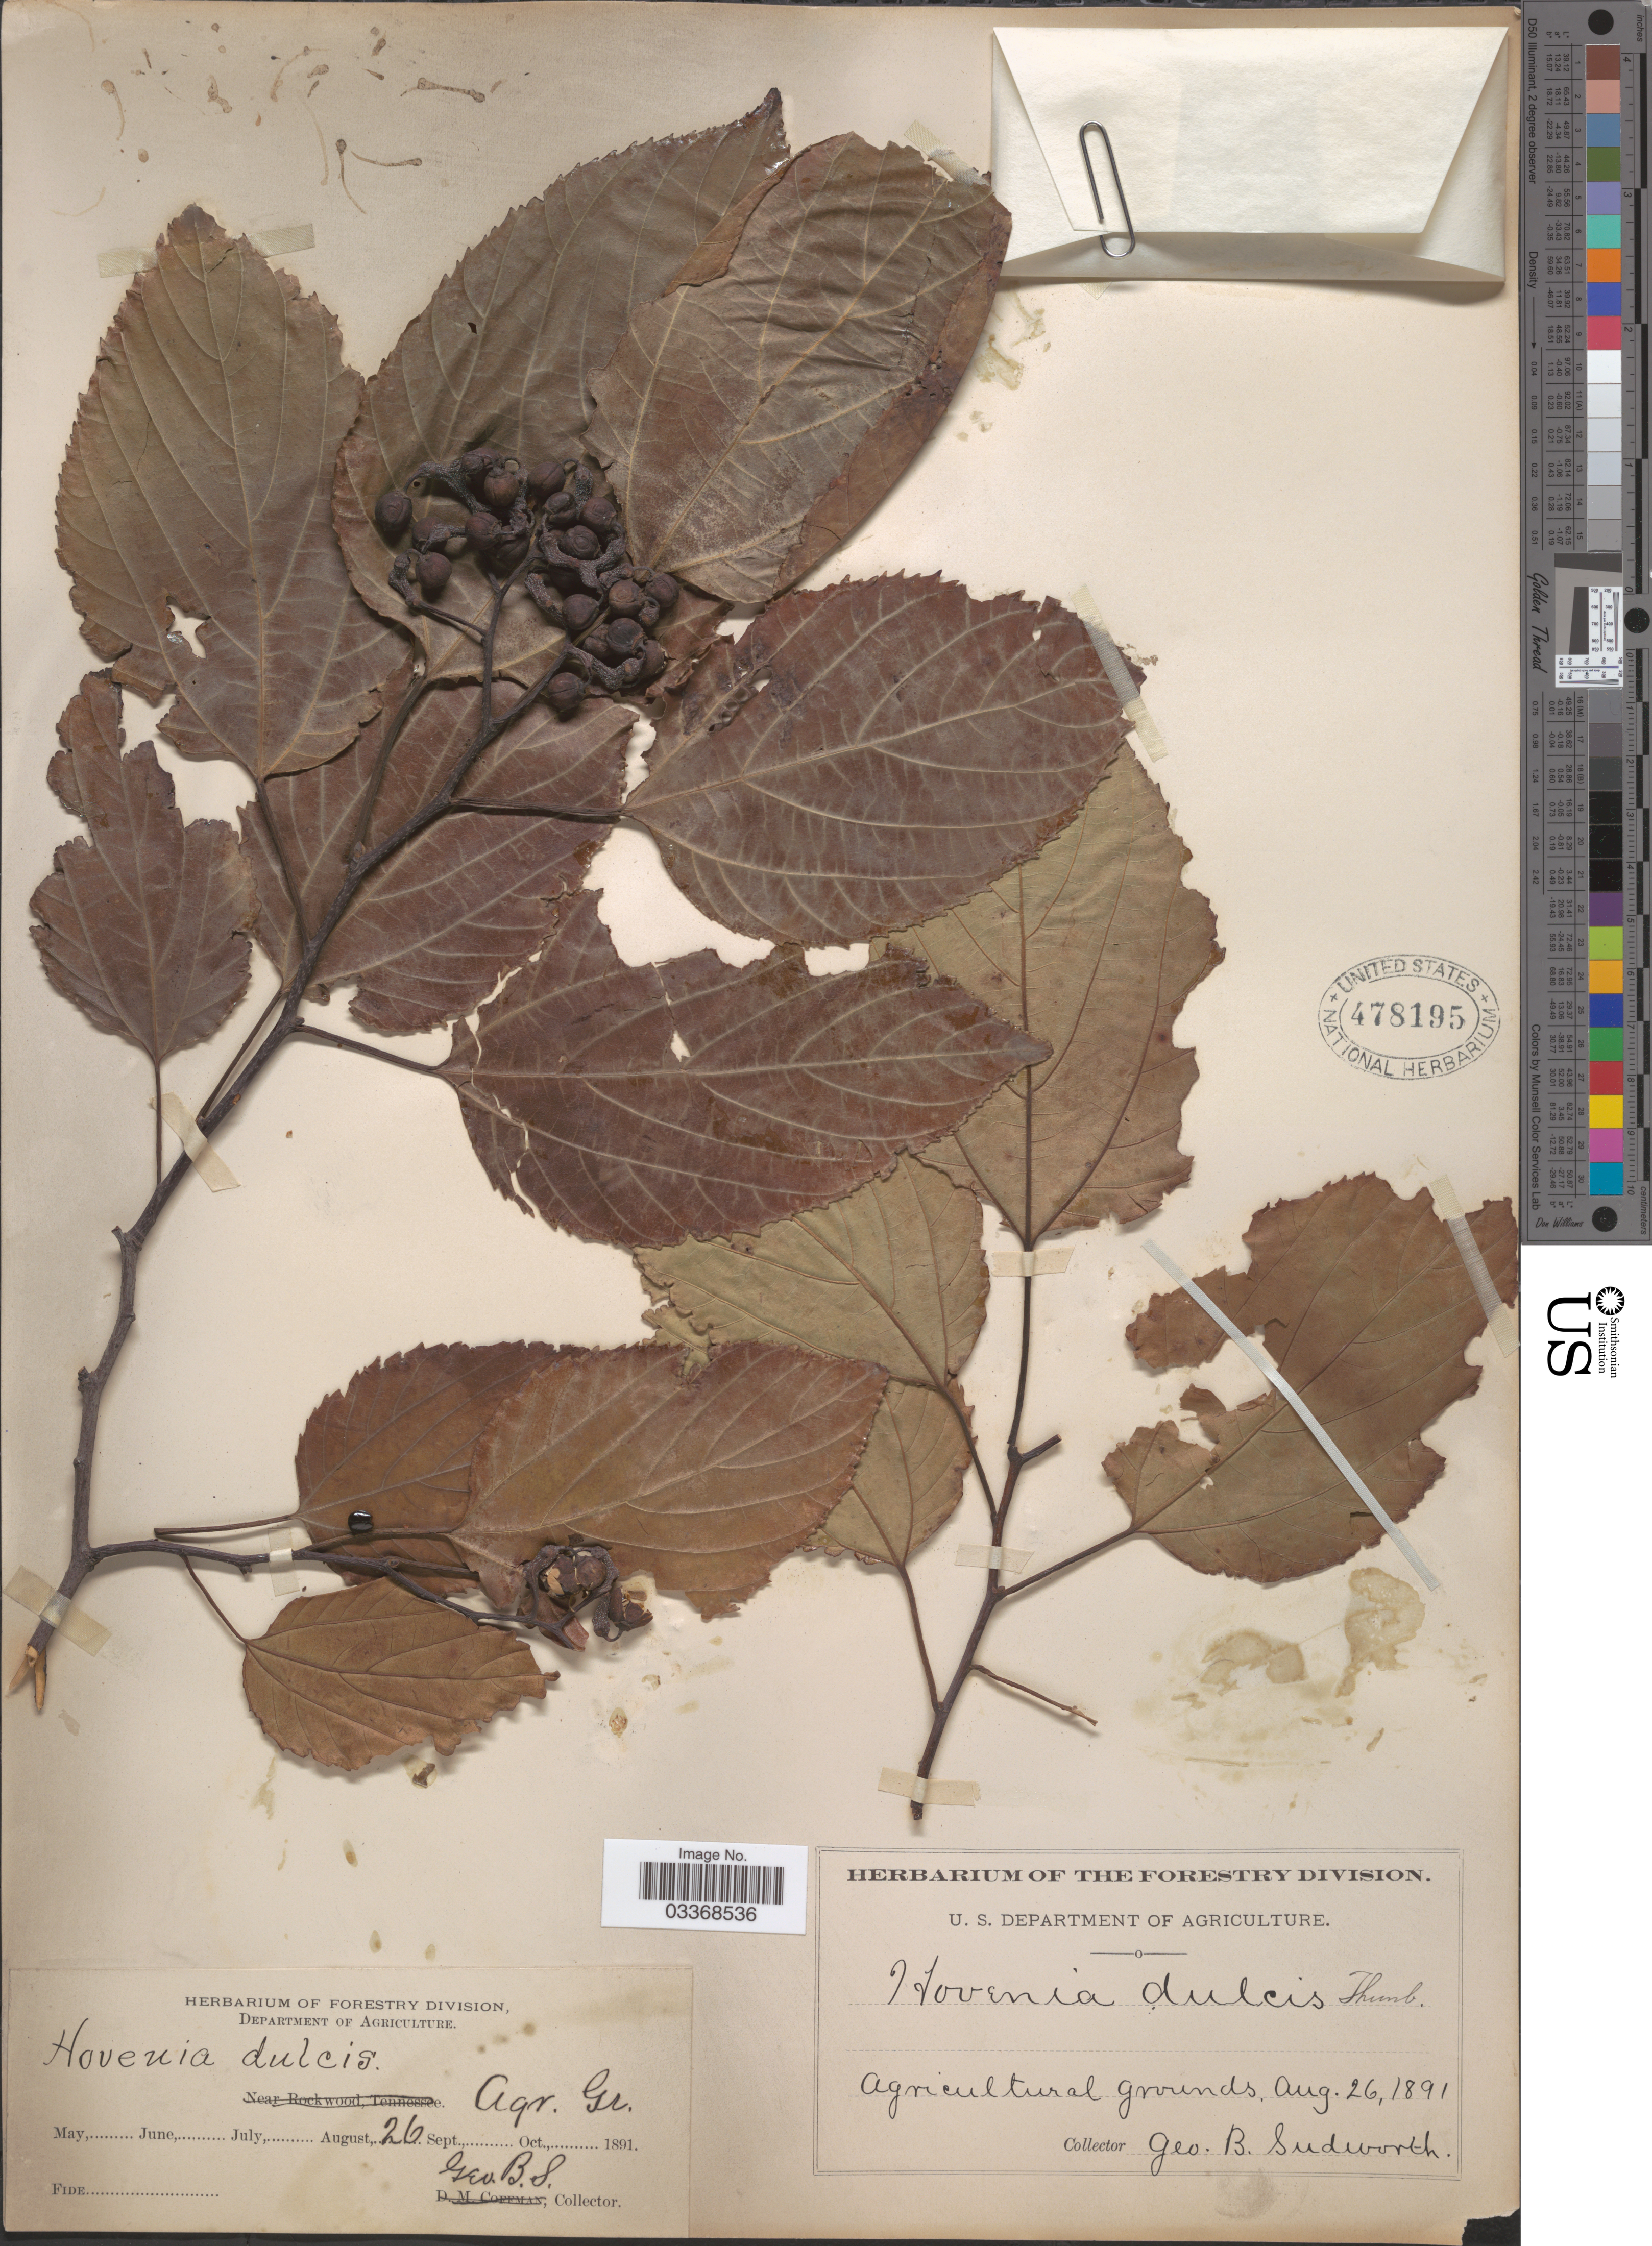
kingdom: Plantae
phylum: Tracheophyta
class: Magnoliopsida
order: Rosales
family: Rhamnaceae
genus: Hovenia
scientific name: Hovenia dulcis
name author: Thunb.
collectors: G. B. Sudworth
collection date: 1891-08-26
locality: Agricultural grounds.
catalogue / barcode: US 478195